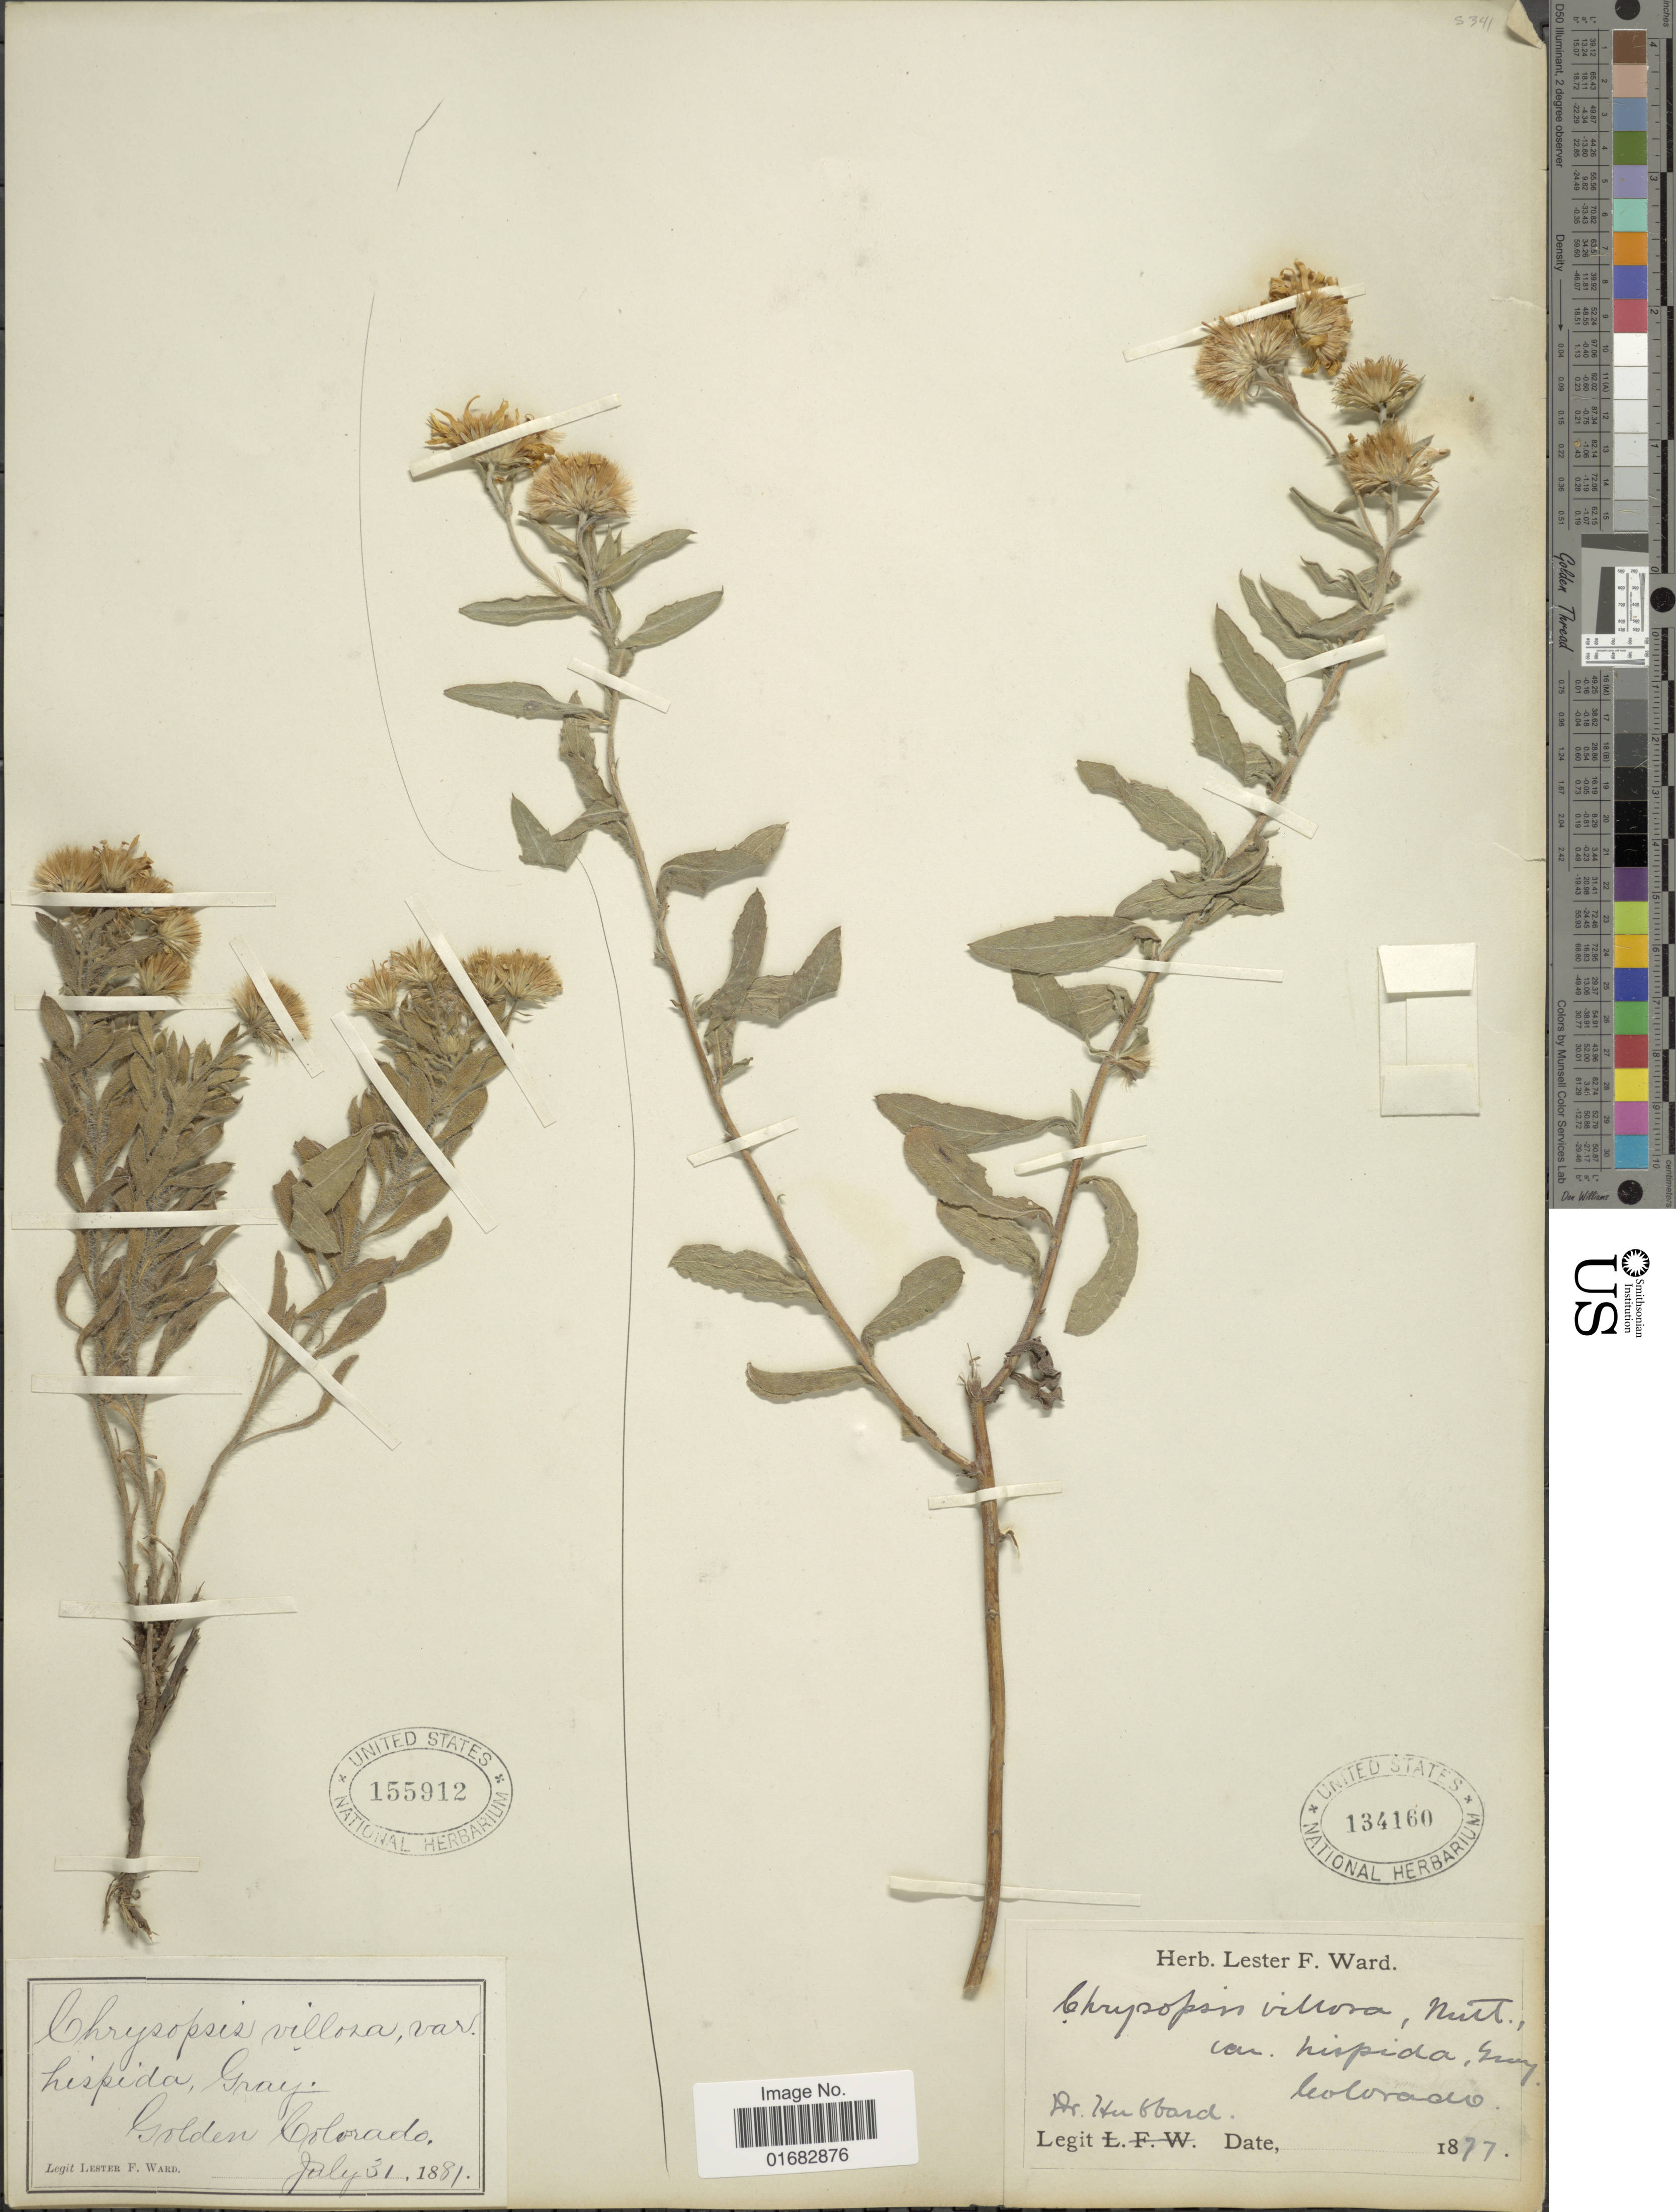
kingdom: Plantae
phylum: Tracheophyta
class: Magnoliopsida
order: Asterales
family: Asteraceae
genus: Heterotheca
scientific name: Heterotheca villosa var. hispida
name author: (Hook.) V.L. Harms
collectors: E.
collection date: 1877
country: United States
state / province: Colorado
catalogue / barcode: US 134160-2